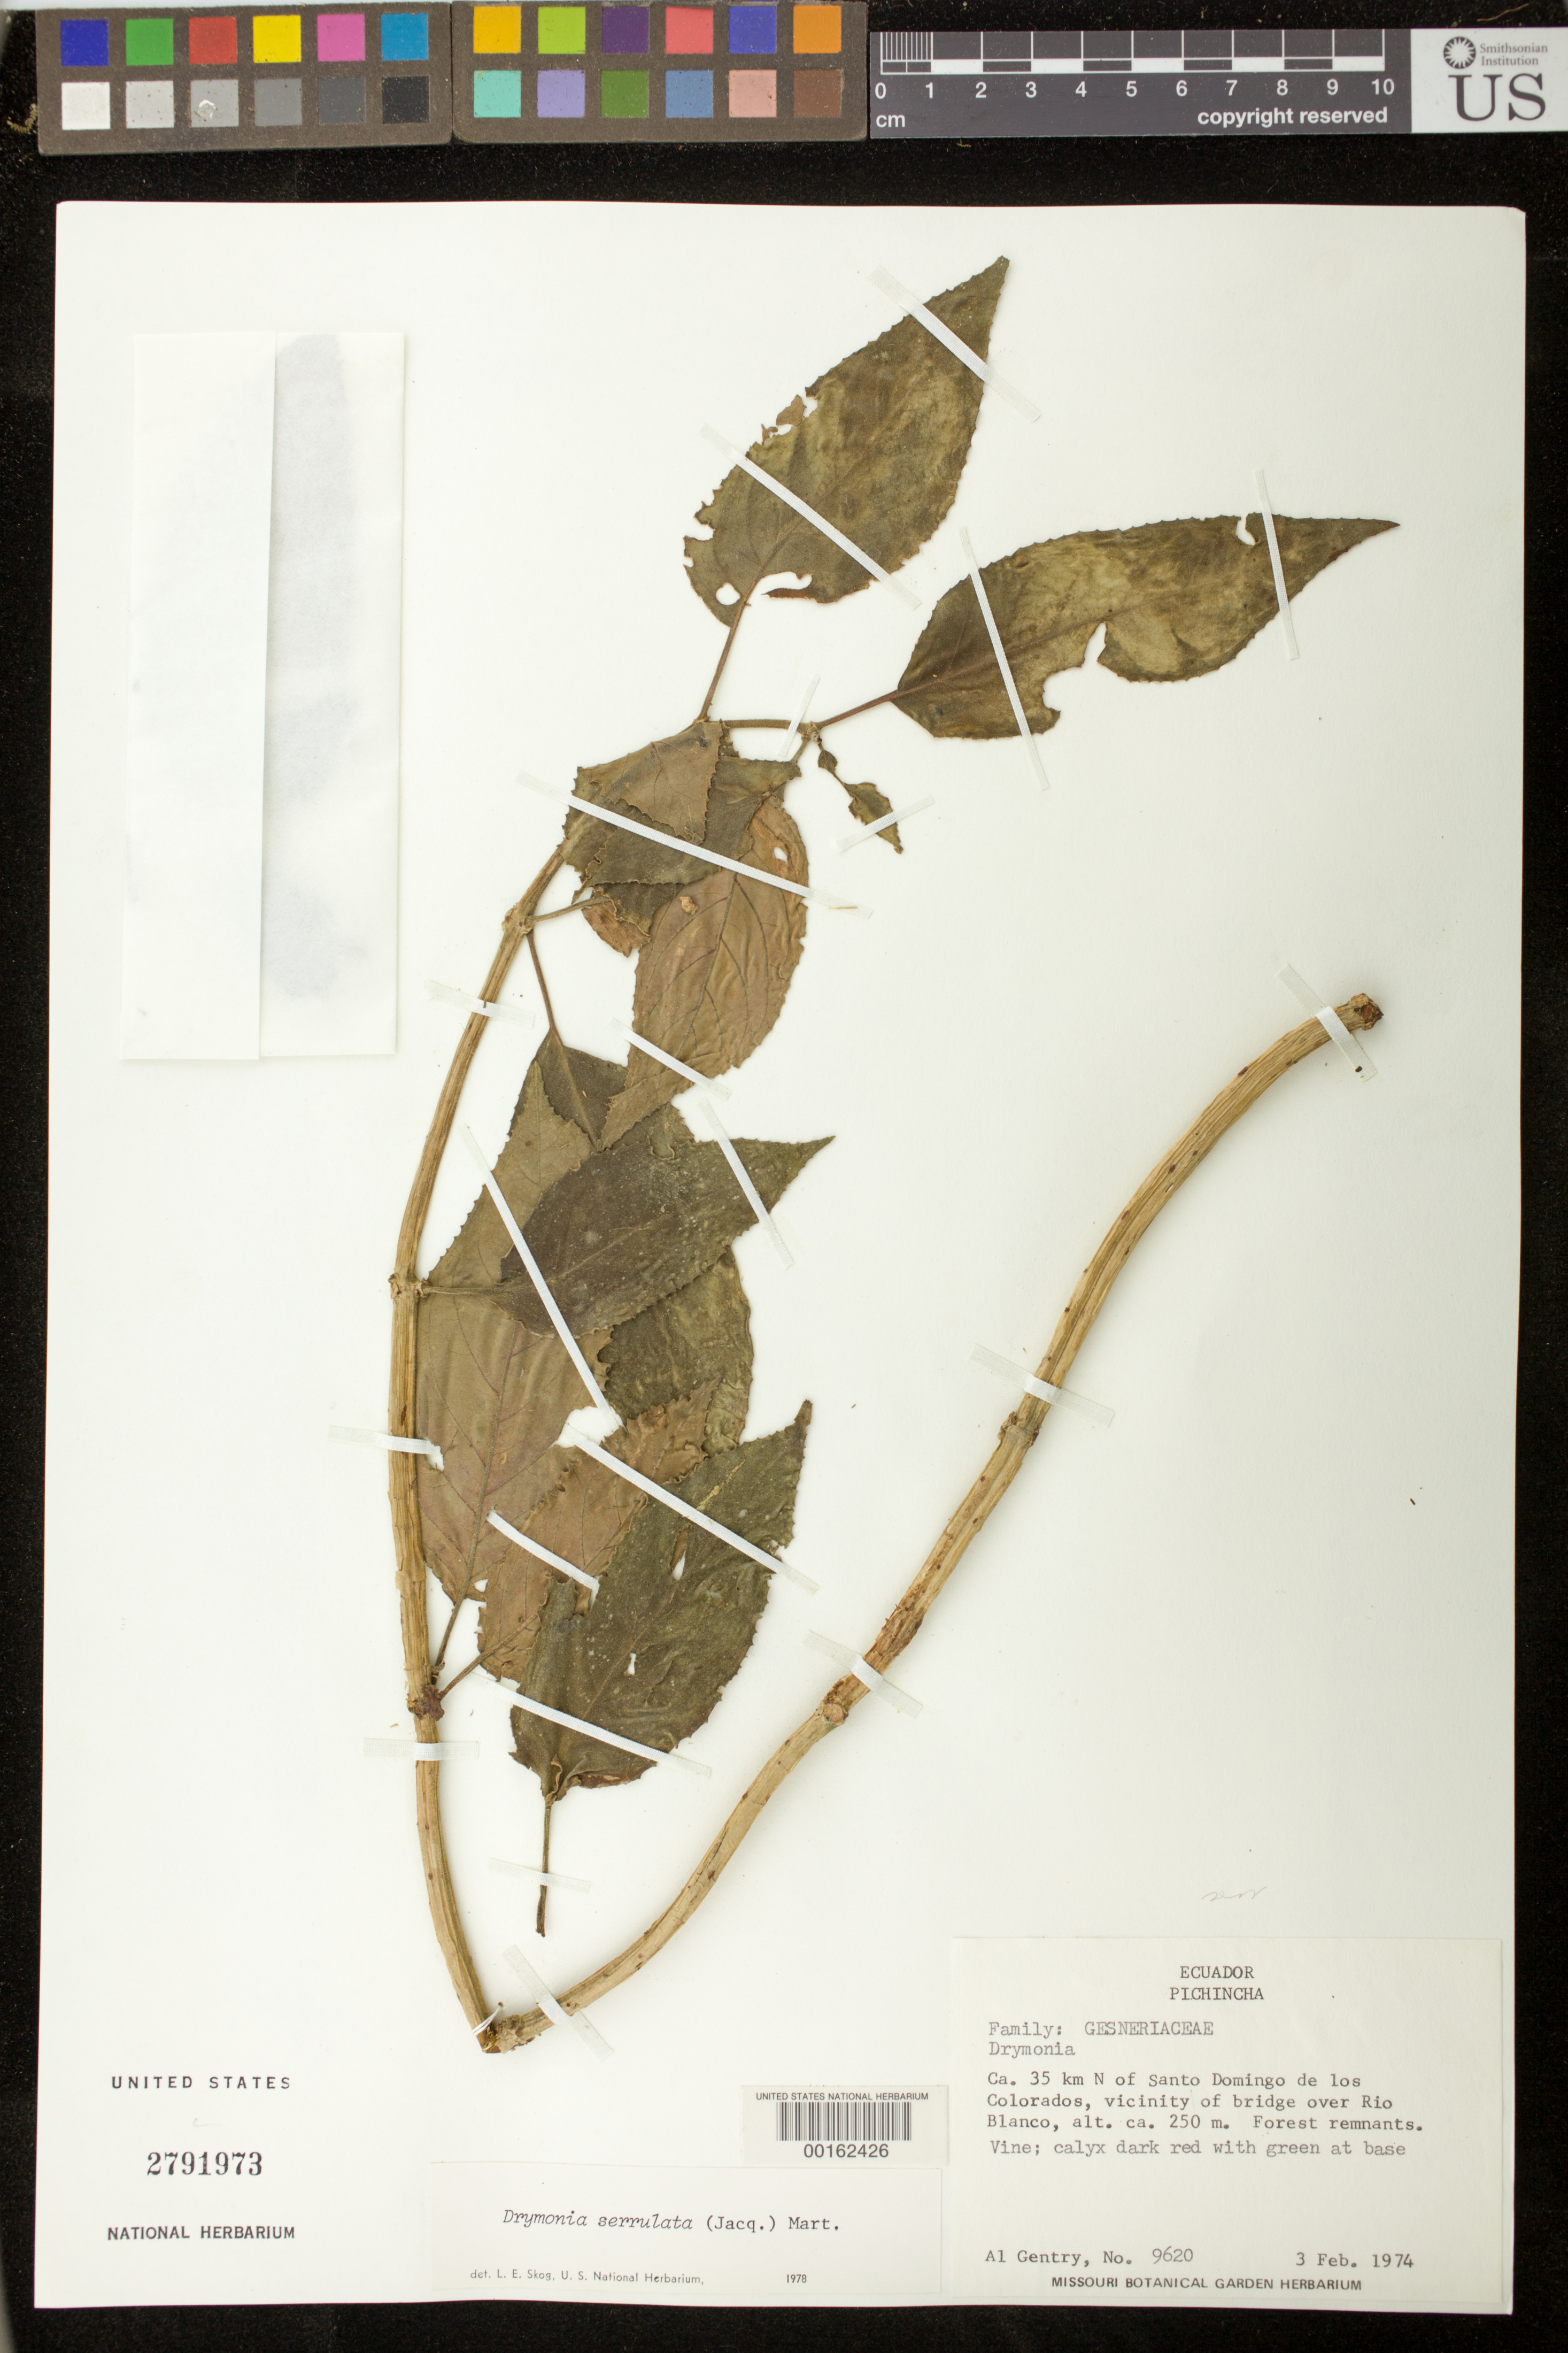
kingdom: Plantae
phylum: Tracheophyta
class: Magnoliopsida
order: Lamiales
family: Gesneriaceae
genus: Drymonia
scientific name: Drymonia serrulata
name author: (Jacq.) Mart.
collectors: A. H. Gentry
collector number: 9620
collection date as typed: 03 Feb 1974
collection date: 1974-02-03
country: Ecuador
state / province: Pichincha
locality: About 35 km N of Santo Domingo de los Colorados, vicinity of bridge over Rio Blanco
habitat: Forest remnants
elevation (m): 250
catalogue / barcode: US 2791973